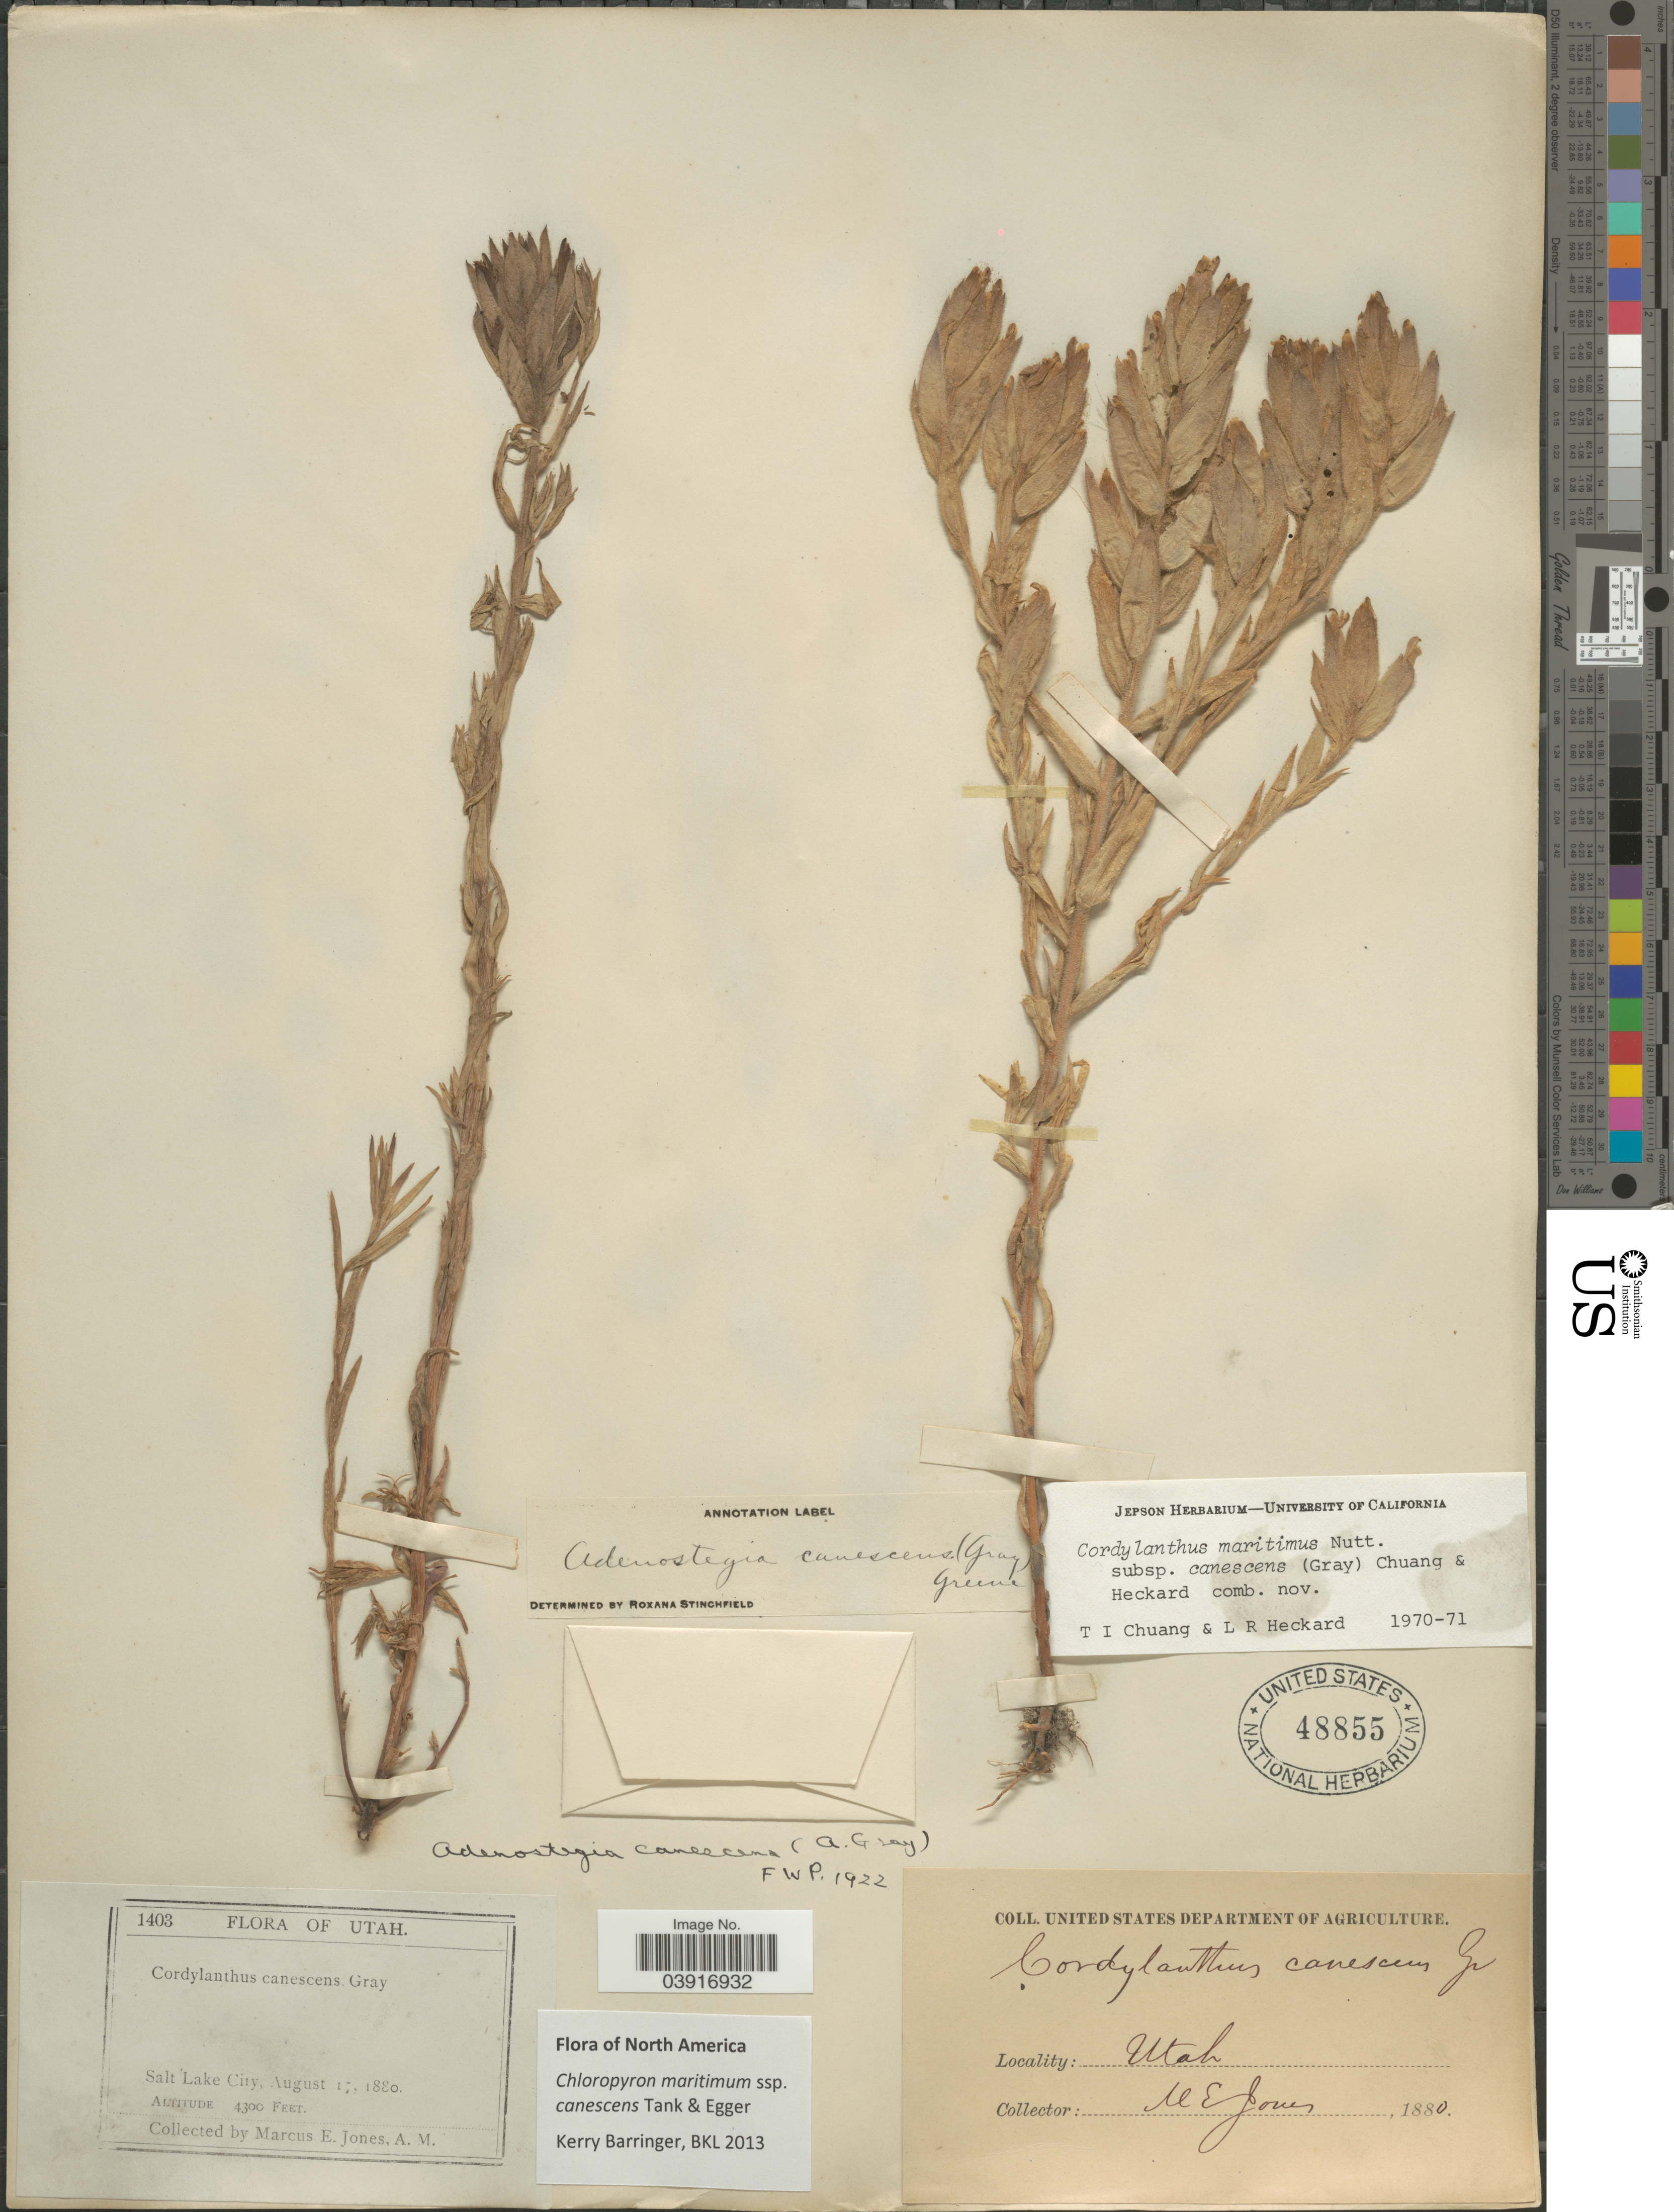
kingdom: Plantae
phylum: Tracheophyta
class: Magnoliopsida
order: Lamiales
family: Orobanchaceae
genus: Chloropyron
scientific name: Chloropyron maritimum subsp. canescens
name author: (A. Gray) Tank & J.M. Egger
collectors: M. E. Jones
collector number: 1403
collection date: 1880-08-17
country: United States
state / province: Utah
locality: Salt Lake City.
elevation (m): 1311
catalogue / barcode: US 48855